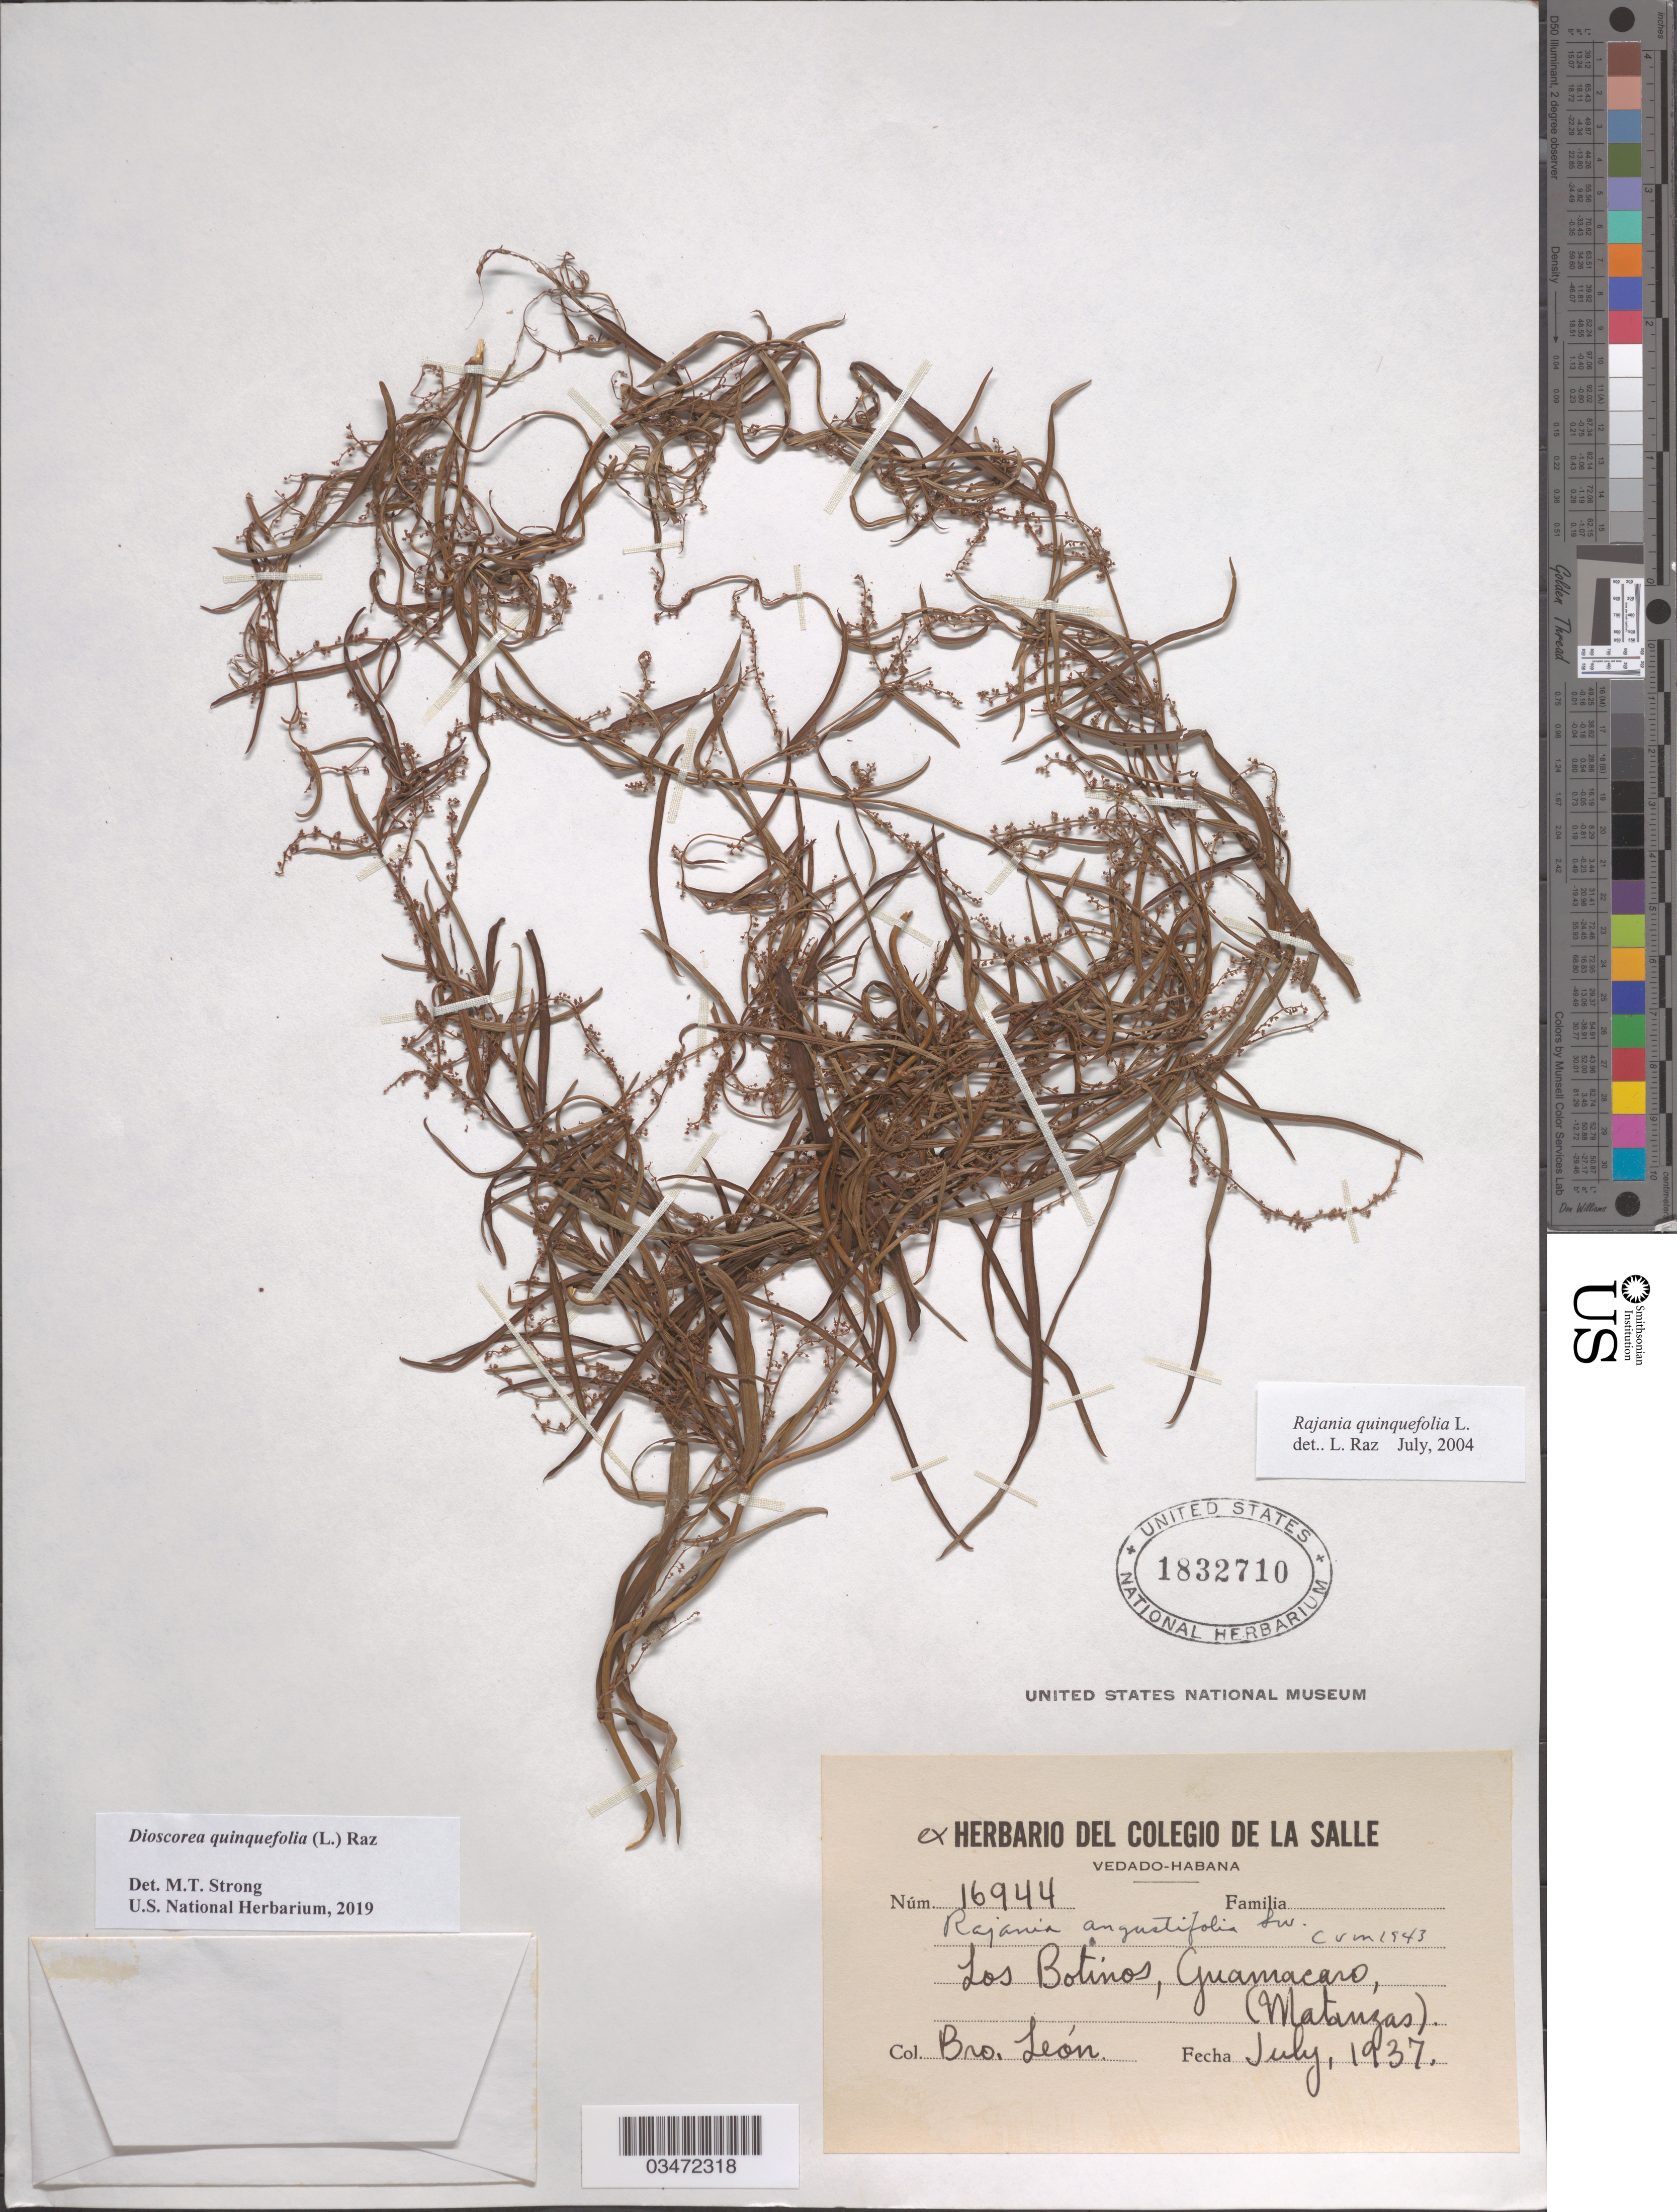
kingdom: Plantae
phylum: Tracheophyta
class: Liliopsida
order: Dioscoreales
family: Dioscoreaceae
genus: Dioscorea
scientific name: Dioscorea quinquefolia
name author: (L.) Raz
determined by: Strong, M. T., (US), Smithsonian Institution - National Museum of Natural History (UNITED STATES)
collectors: Bro. León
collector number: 16944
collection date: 1937-07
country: Cuba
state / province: Matanzas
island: Cuba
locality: Los otinos, Guanmacaro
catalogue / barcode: US 1832710